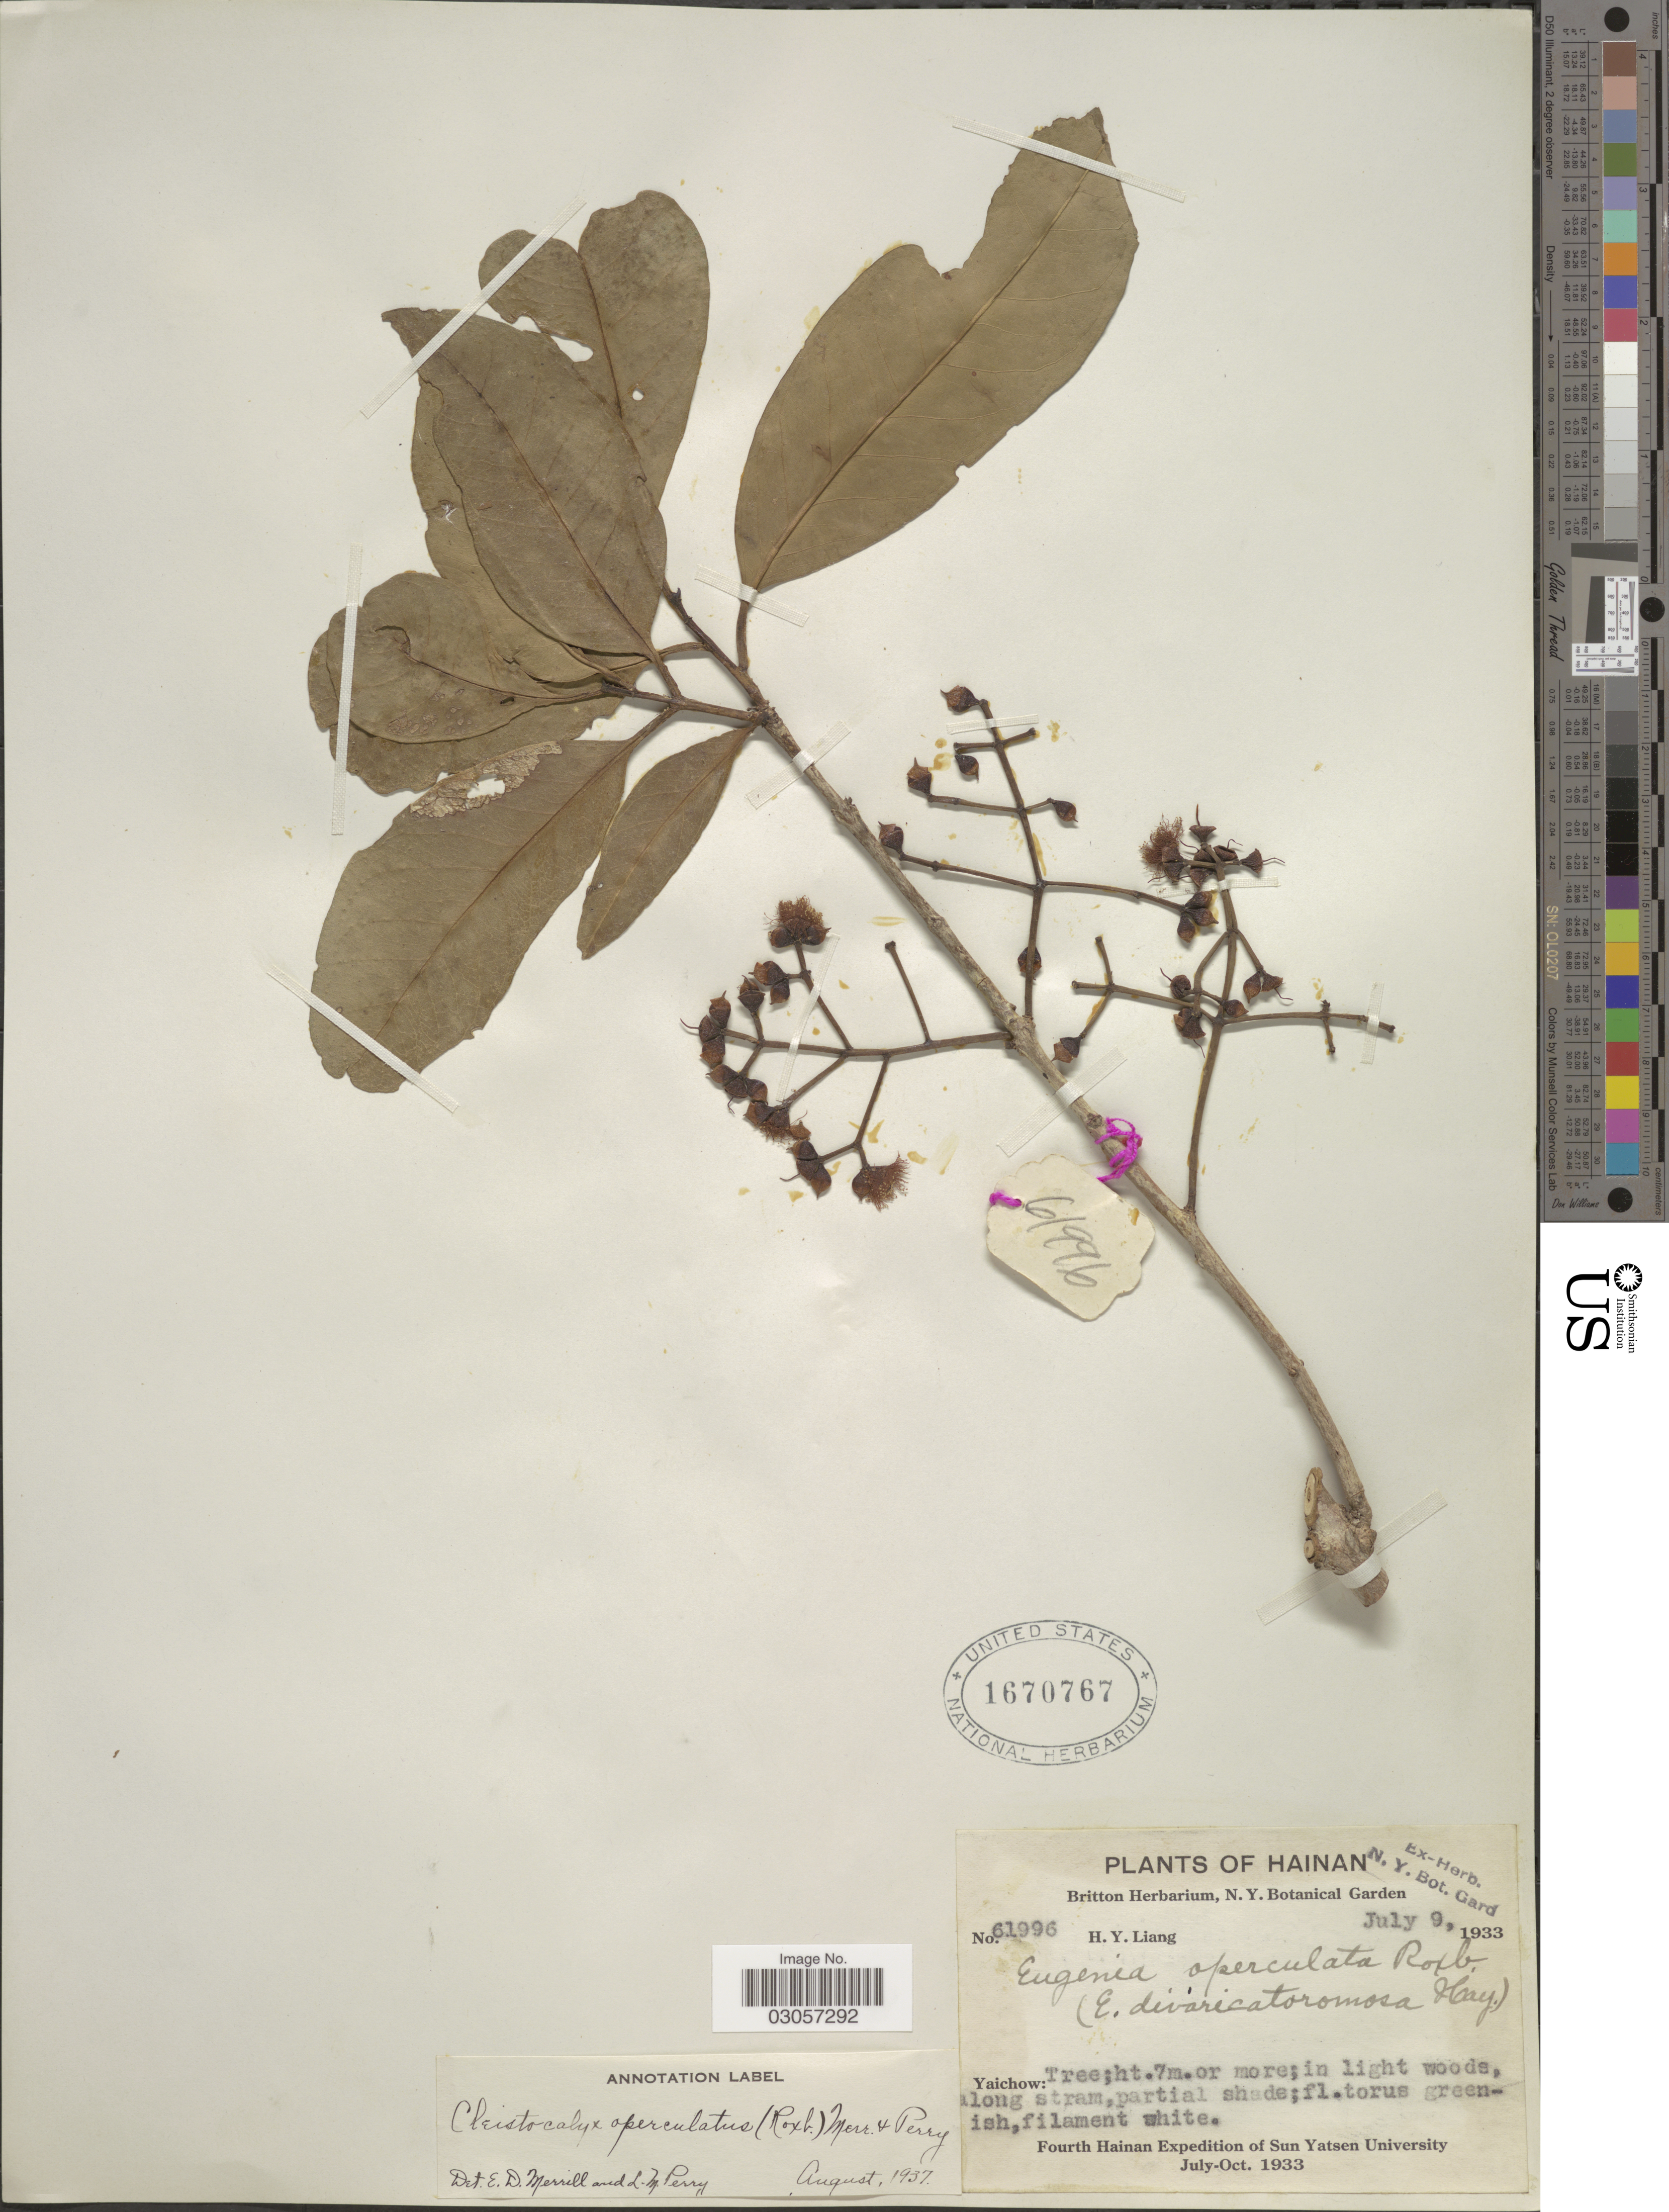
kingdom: Plantae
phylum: Tracheophyta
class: Magnoliopsida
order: Myrtales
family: Myrtaceae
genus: Syzygium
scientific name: Syzygium nervosum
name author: DC.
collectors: H. Y. Liang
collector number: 61996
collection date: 1933-07-09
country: China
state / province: Hainan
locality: Yaichow.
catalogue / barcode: US 1670767